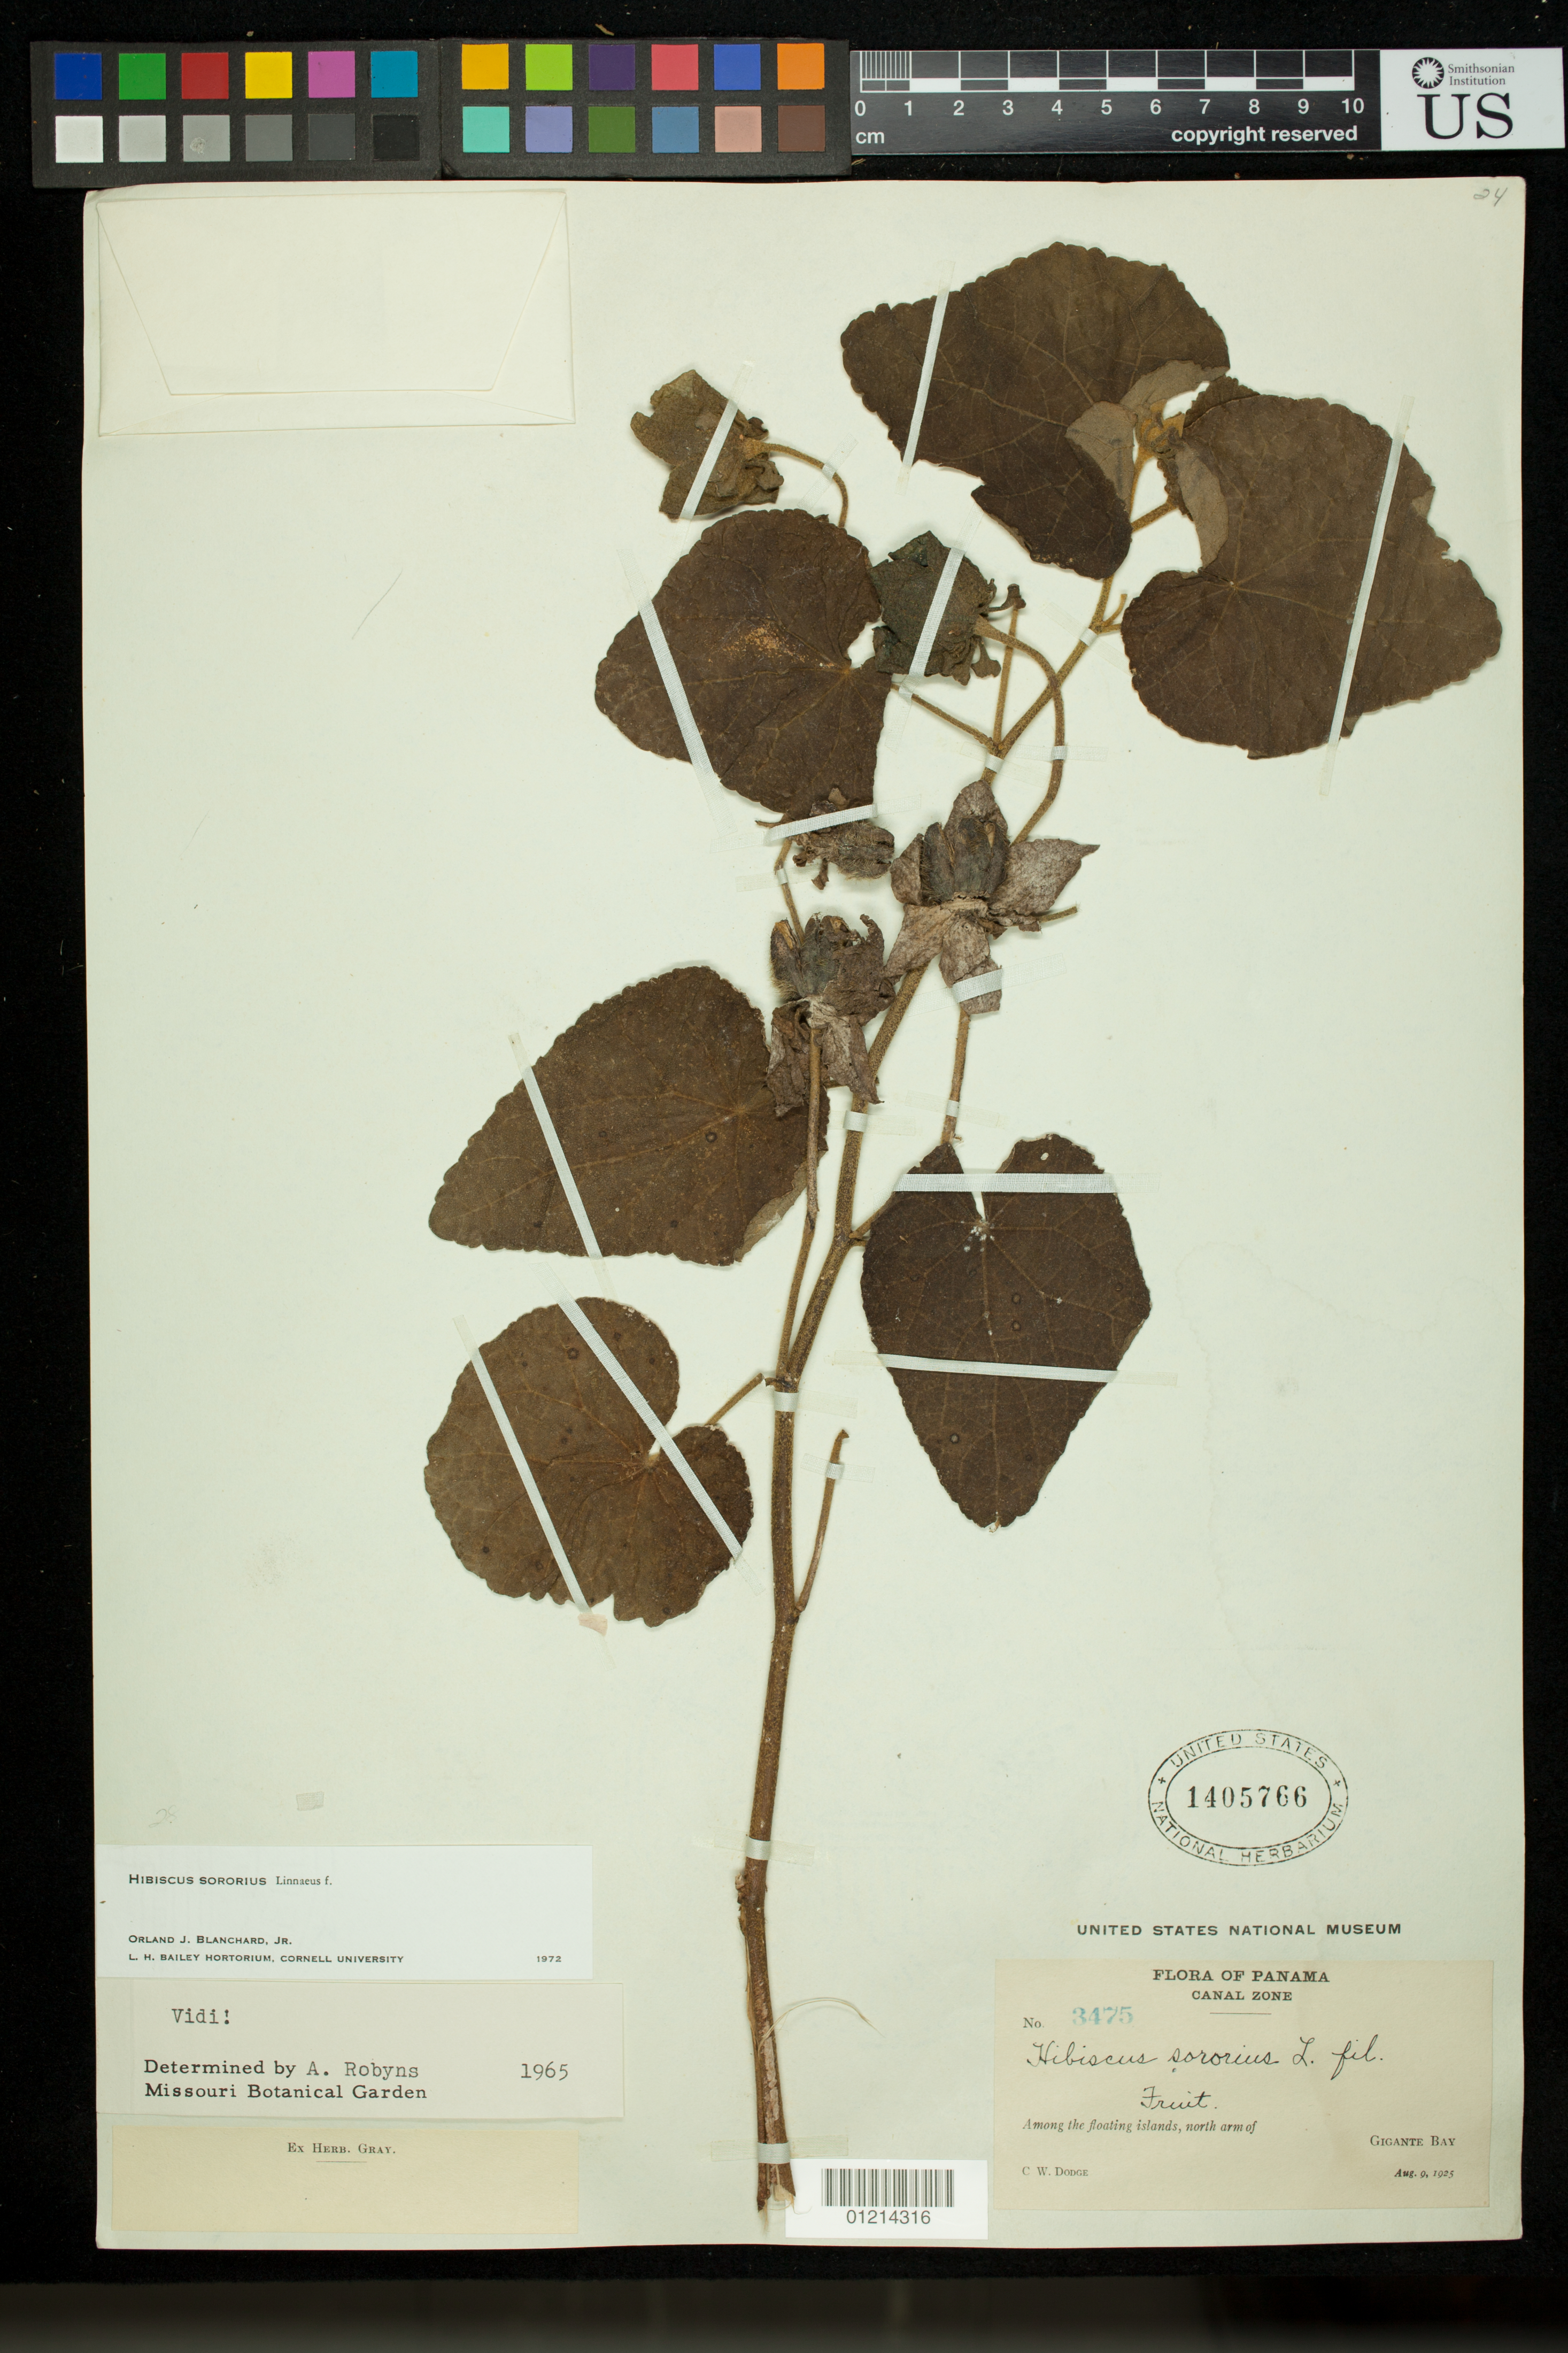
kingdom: Plantae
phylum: Tracheophyta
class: Magnoliopsida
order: Malvales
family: Malvaceae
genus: Hibiscus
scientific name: Hibiscus sororius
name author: L.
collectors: C. W. Dodge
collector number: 3475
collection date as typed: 09 Aug 1925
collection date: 1925-08-09 or 1925-09-08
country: Panama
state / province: Panamá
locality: Canal Zone: Among the floating islands, north arm of Gigante Bay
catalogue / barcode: US 1405766